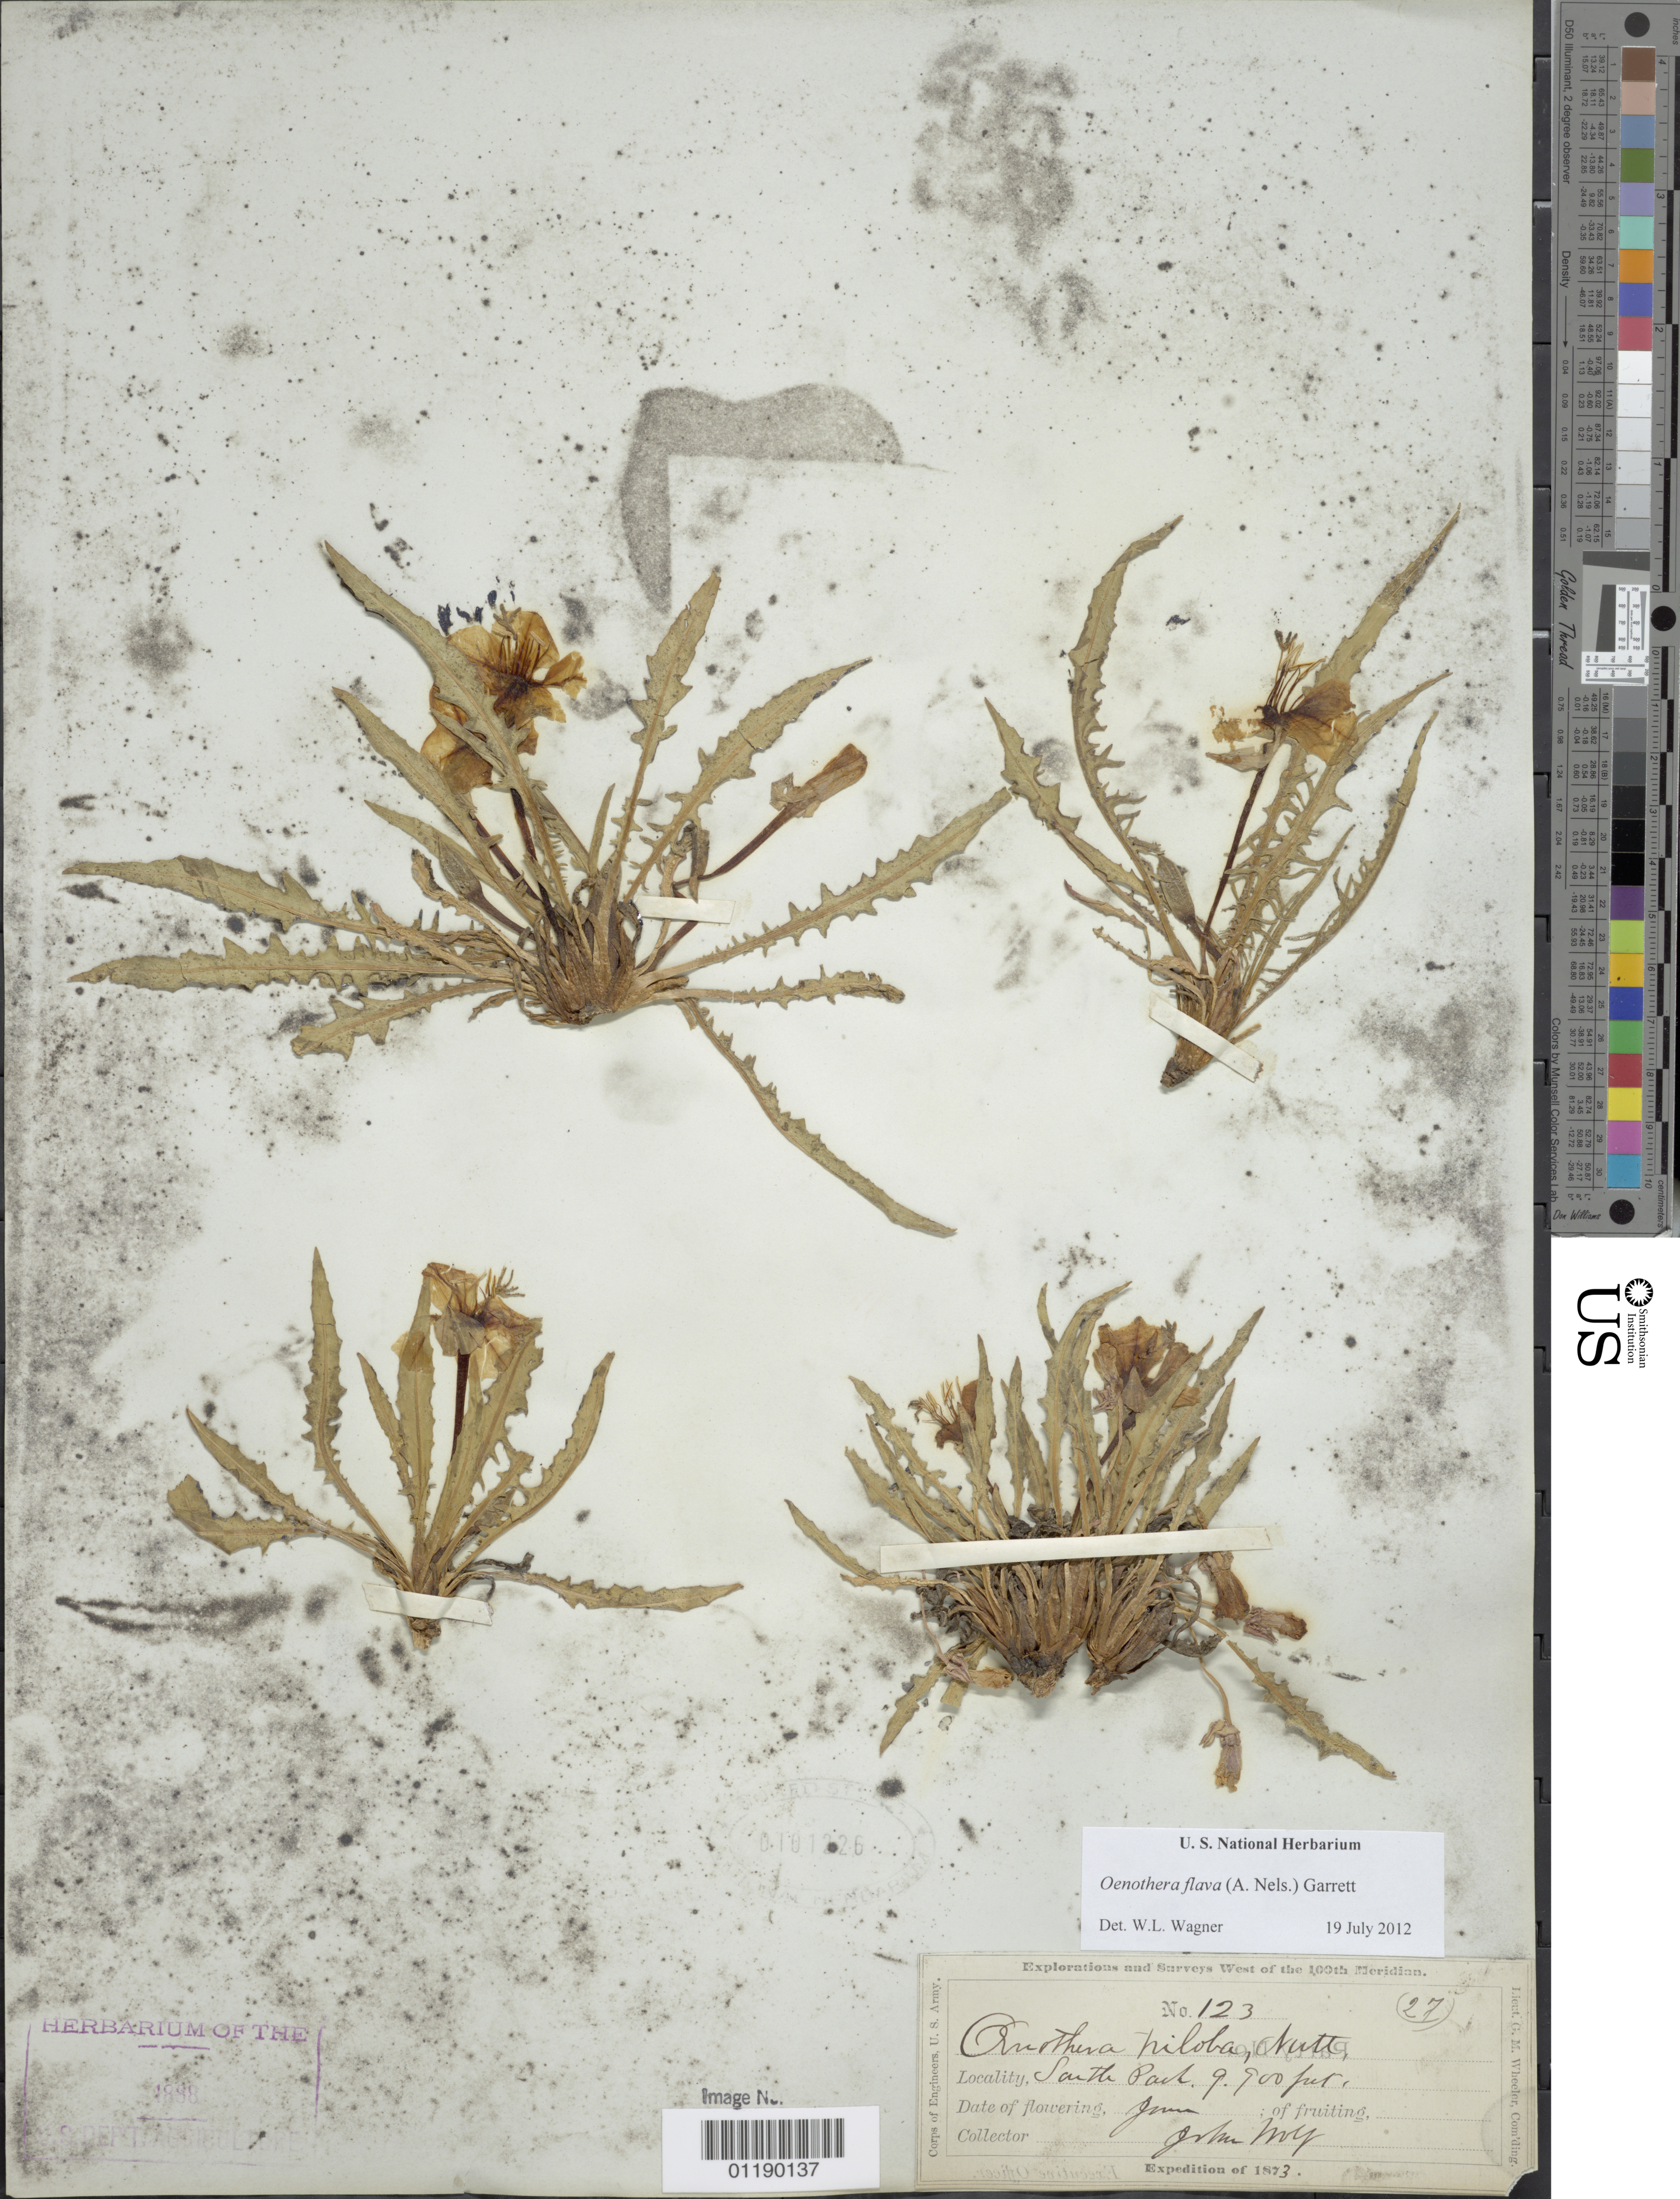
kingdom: Plantae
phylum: Tracheophyta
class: Magnoliopsida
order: Myrtales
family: Onagraceae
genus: Oenothera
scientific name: Oenothera flava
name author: (A. Nelson) Garrett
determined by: Wagner, W. L., (BOT), Smithsonian Institution - National Museum of Natural History (UNITED STATES)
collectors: J. Wolf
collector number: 123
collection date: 1873-06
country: United States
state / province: Colorado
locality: South Park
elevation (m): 3018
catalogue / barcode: US 101226